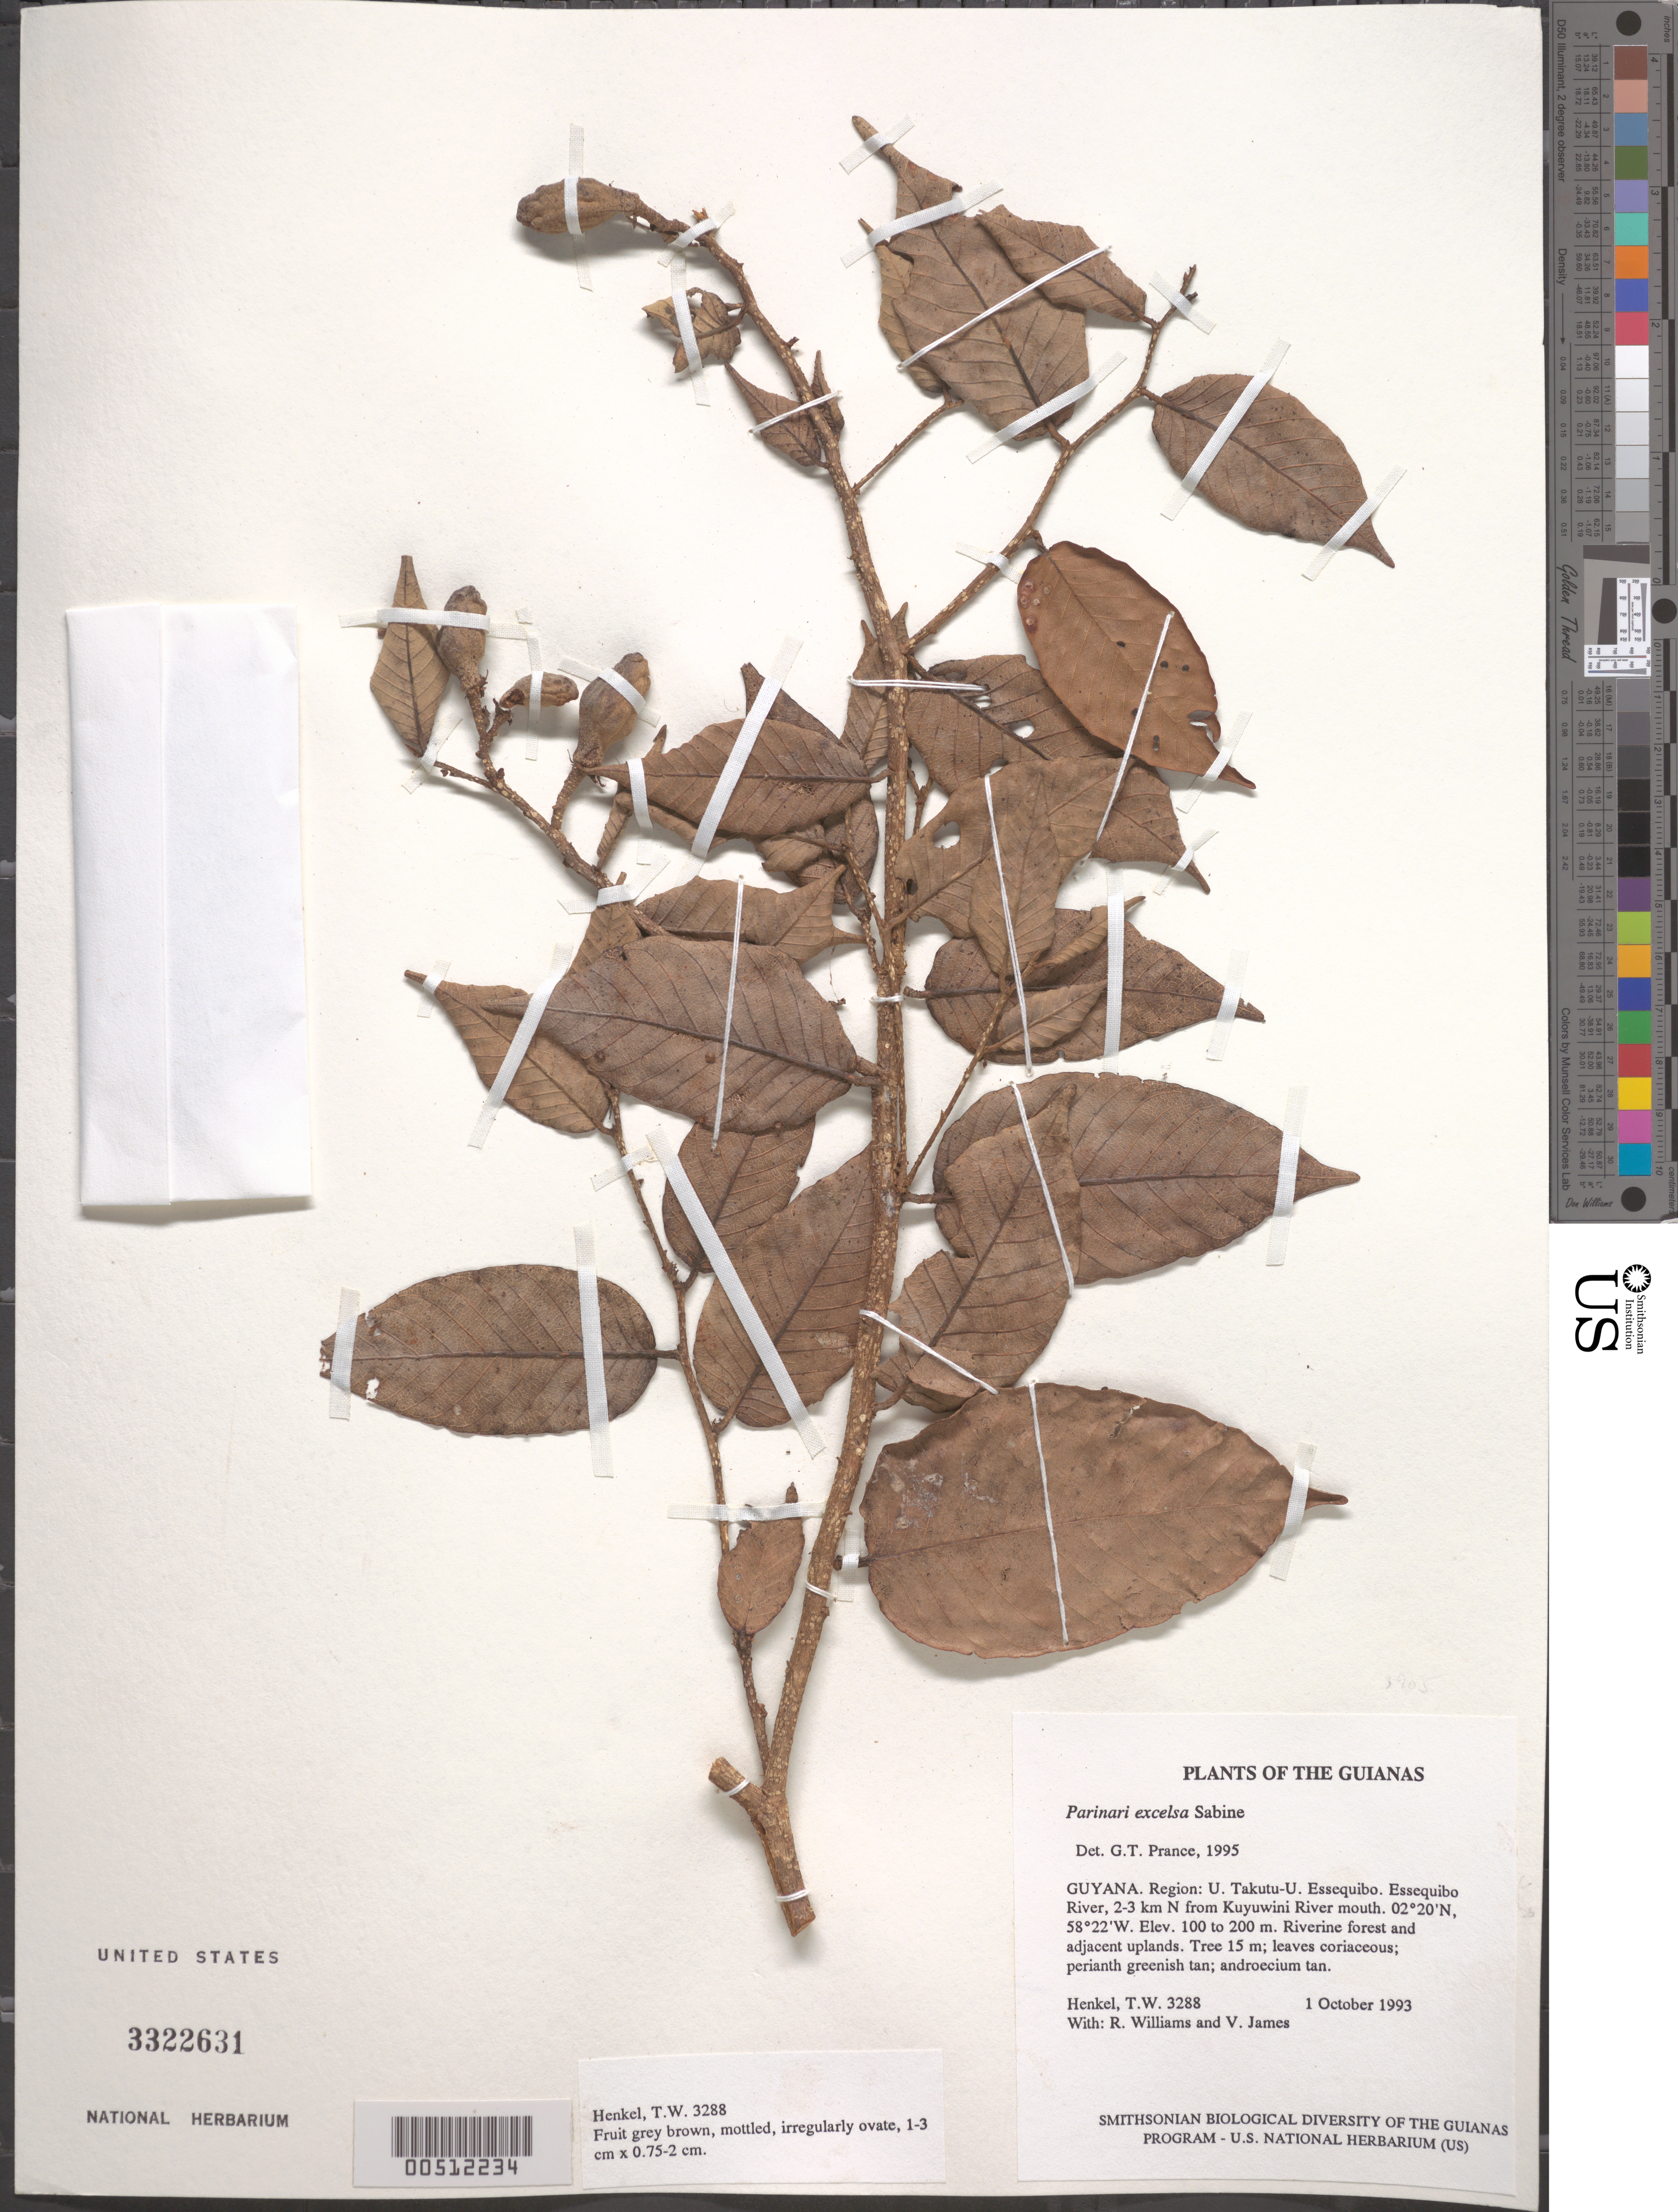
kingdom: Plantae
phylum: Tracheophyta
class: Magnoliopsida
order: Malpighiales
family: Chrysobalanaceae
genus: Parinari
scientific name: Parinari excelsa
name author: Sabine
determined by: Prance, G. T.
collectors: T. Henkel, R. Williams & V. James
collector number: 3288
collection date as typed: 1 October 1993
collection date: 1993-10-01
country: Guyana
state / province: U. Takutu-U. Essequibo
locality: Essequibo River, 2-3 km N from Kuyuwini River mouth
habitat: Riverine forest and adjacent uplands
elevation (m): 100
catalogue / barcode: US 3322631